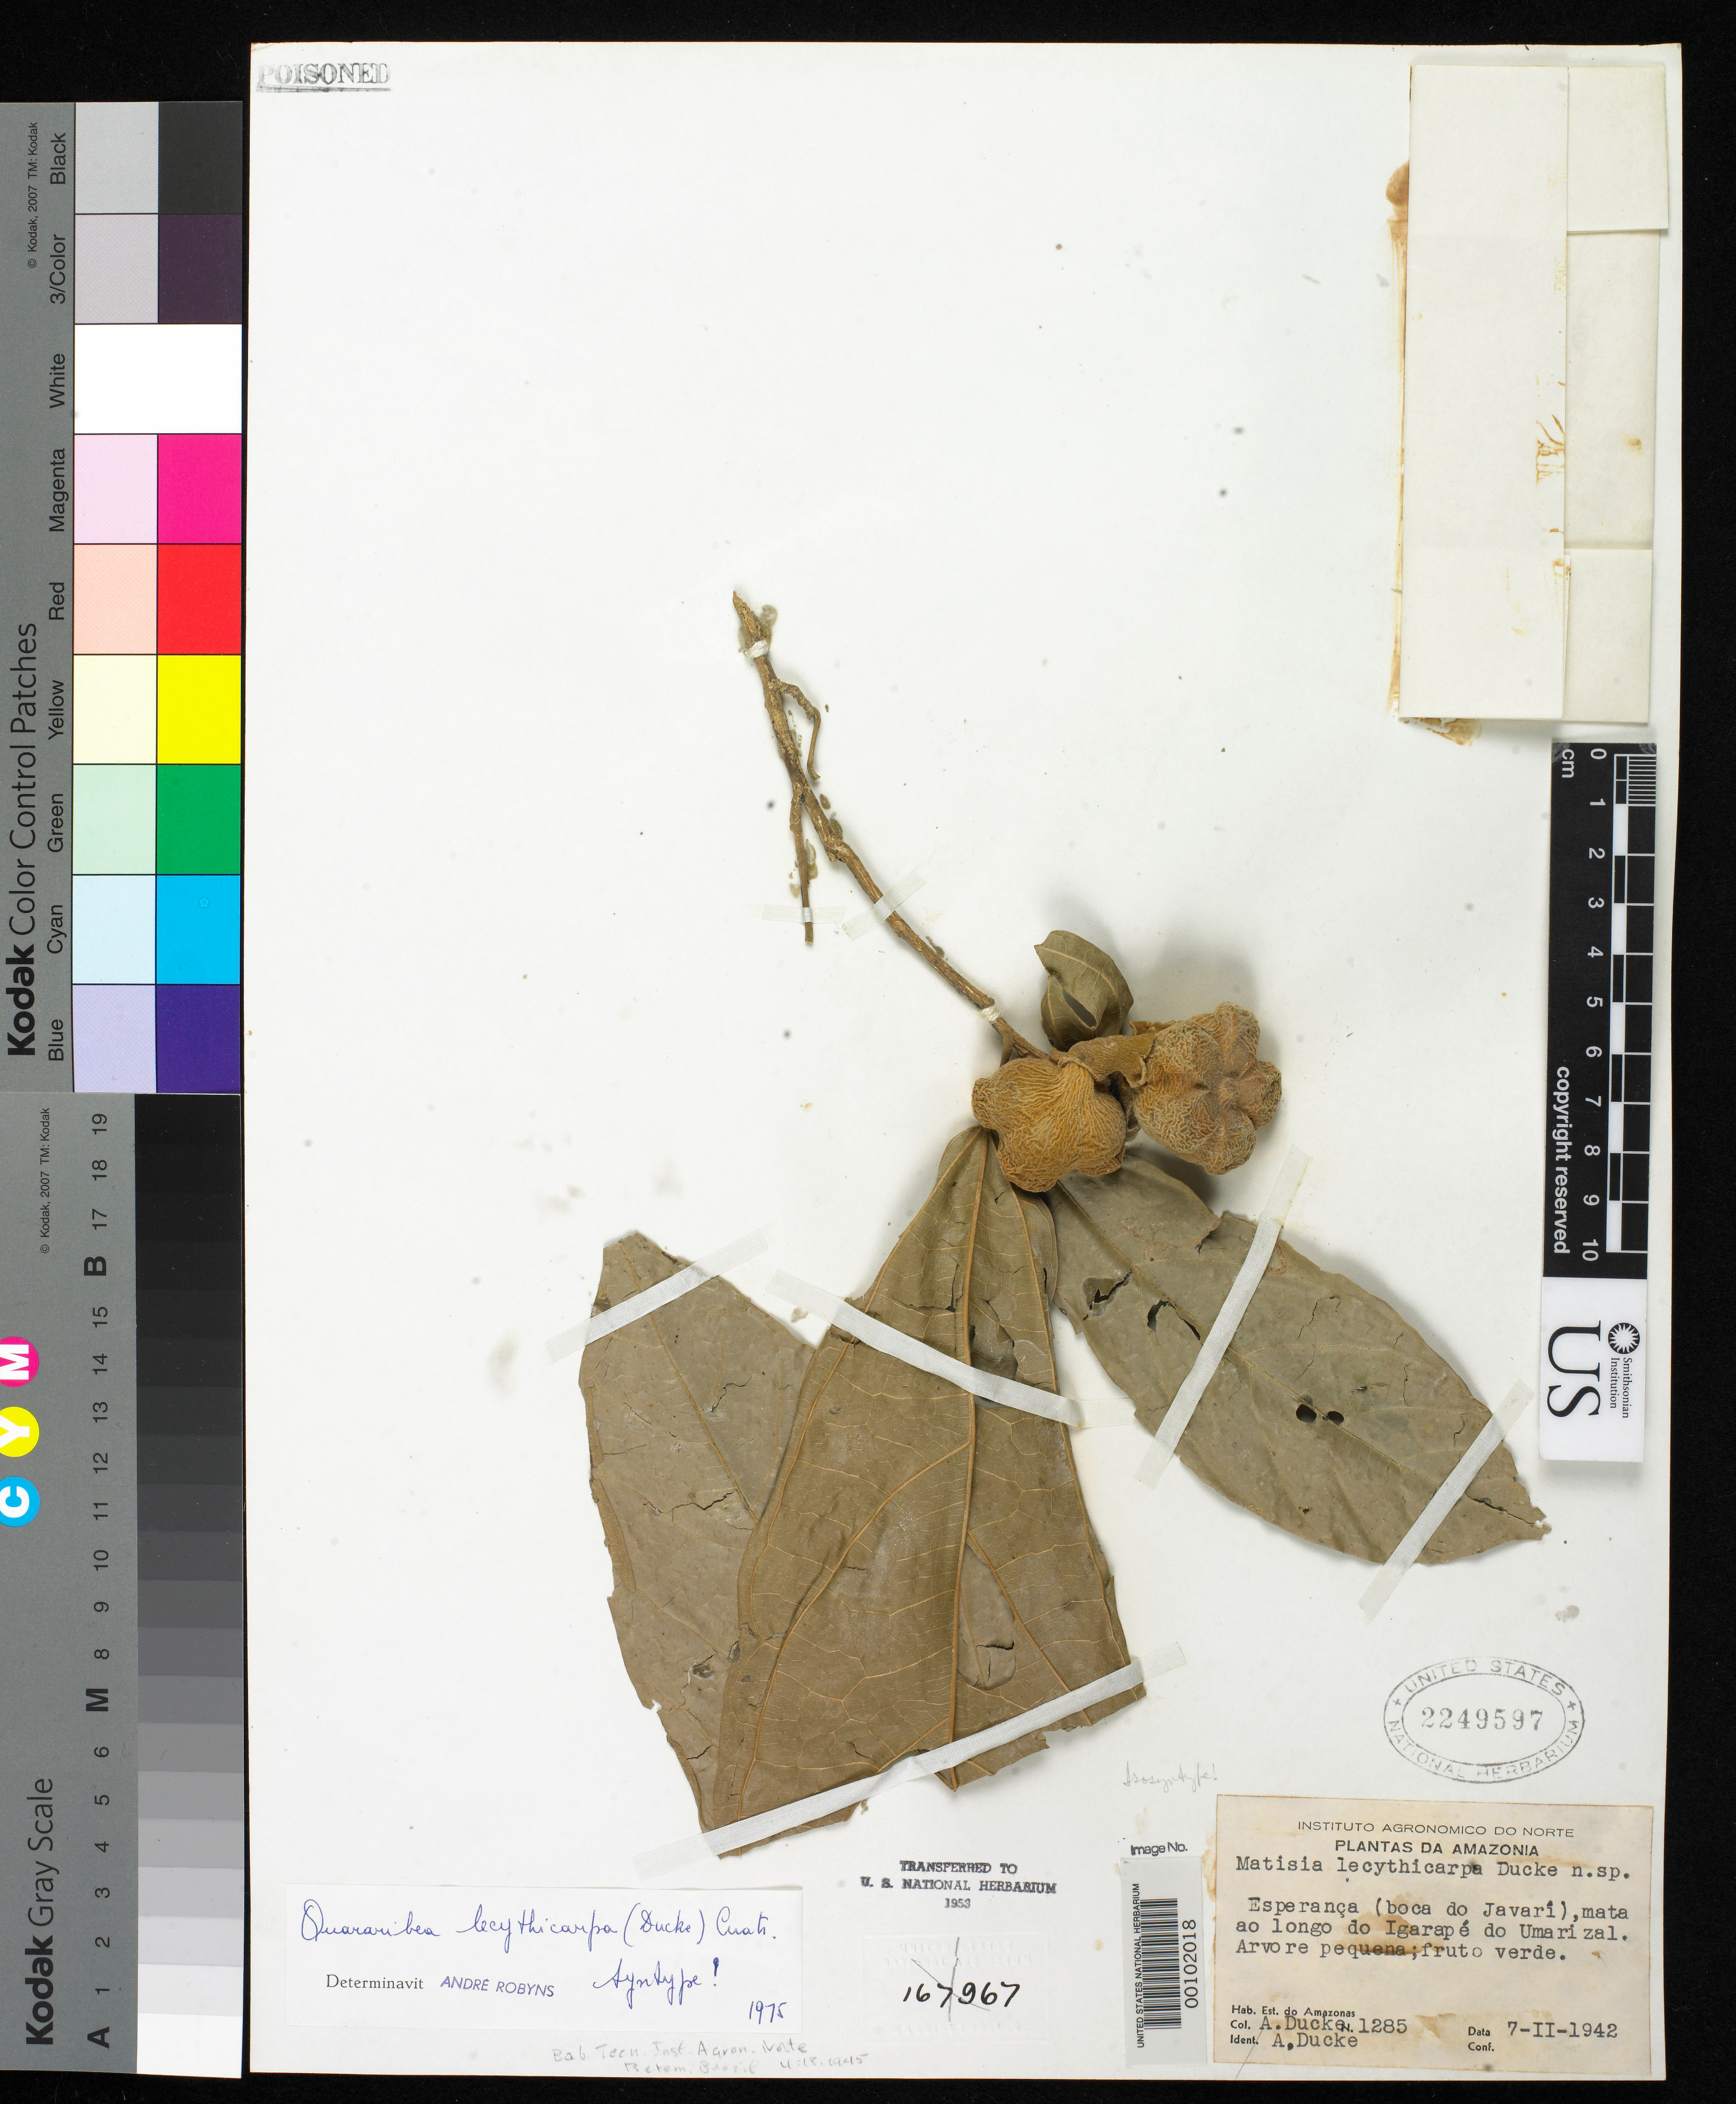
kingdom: Plantae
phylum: Tracheophyta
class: Magnoliopsida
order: Malvales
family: Malvaceae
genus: Matisia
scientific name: Matisia lecythicarpa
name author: Ducke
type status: Isosyntype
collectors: A. Ducke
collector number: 1285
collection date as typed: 07 Feb 1942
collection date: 1942-02-07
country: Brazil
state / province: Amazonas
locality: Esperanca.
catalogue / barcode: US 2249597